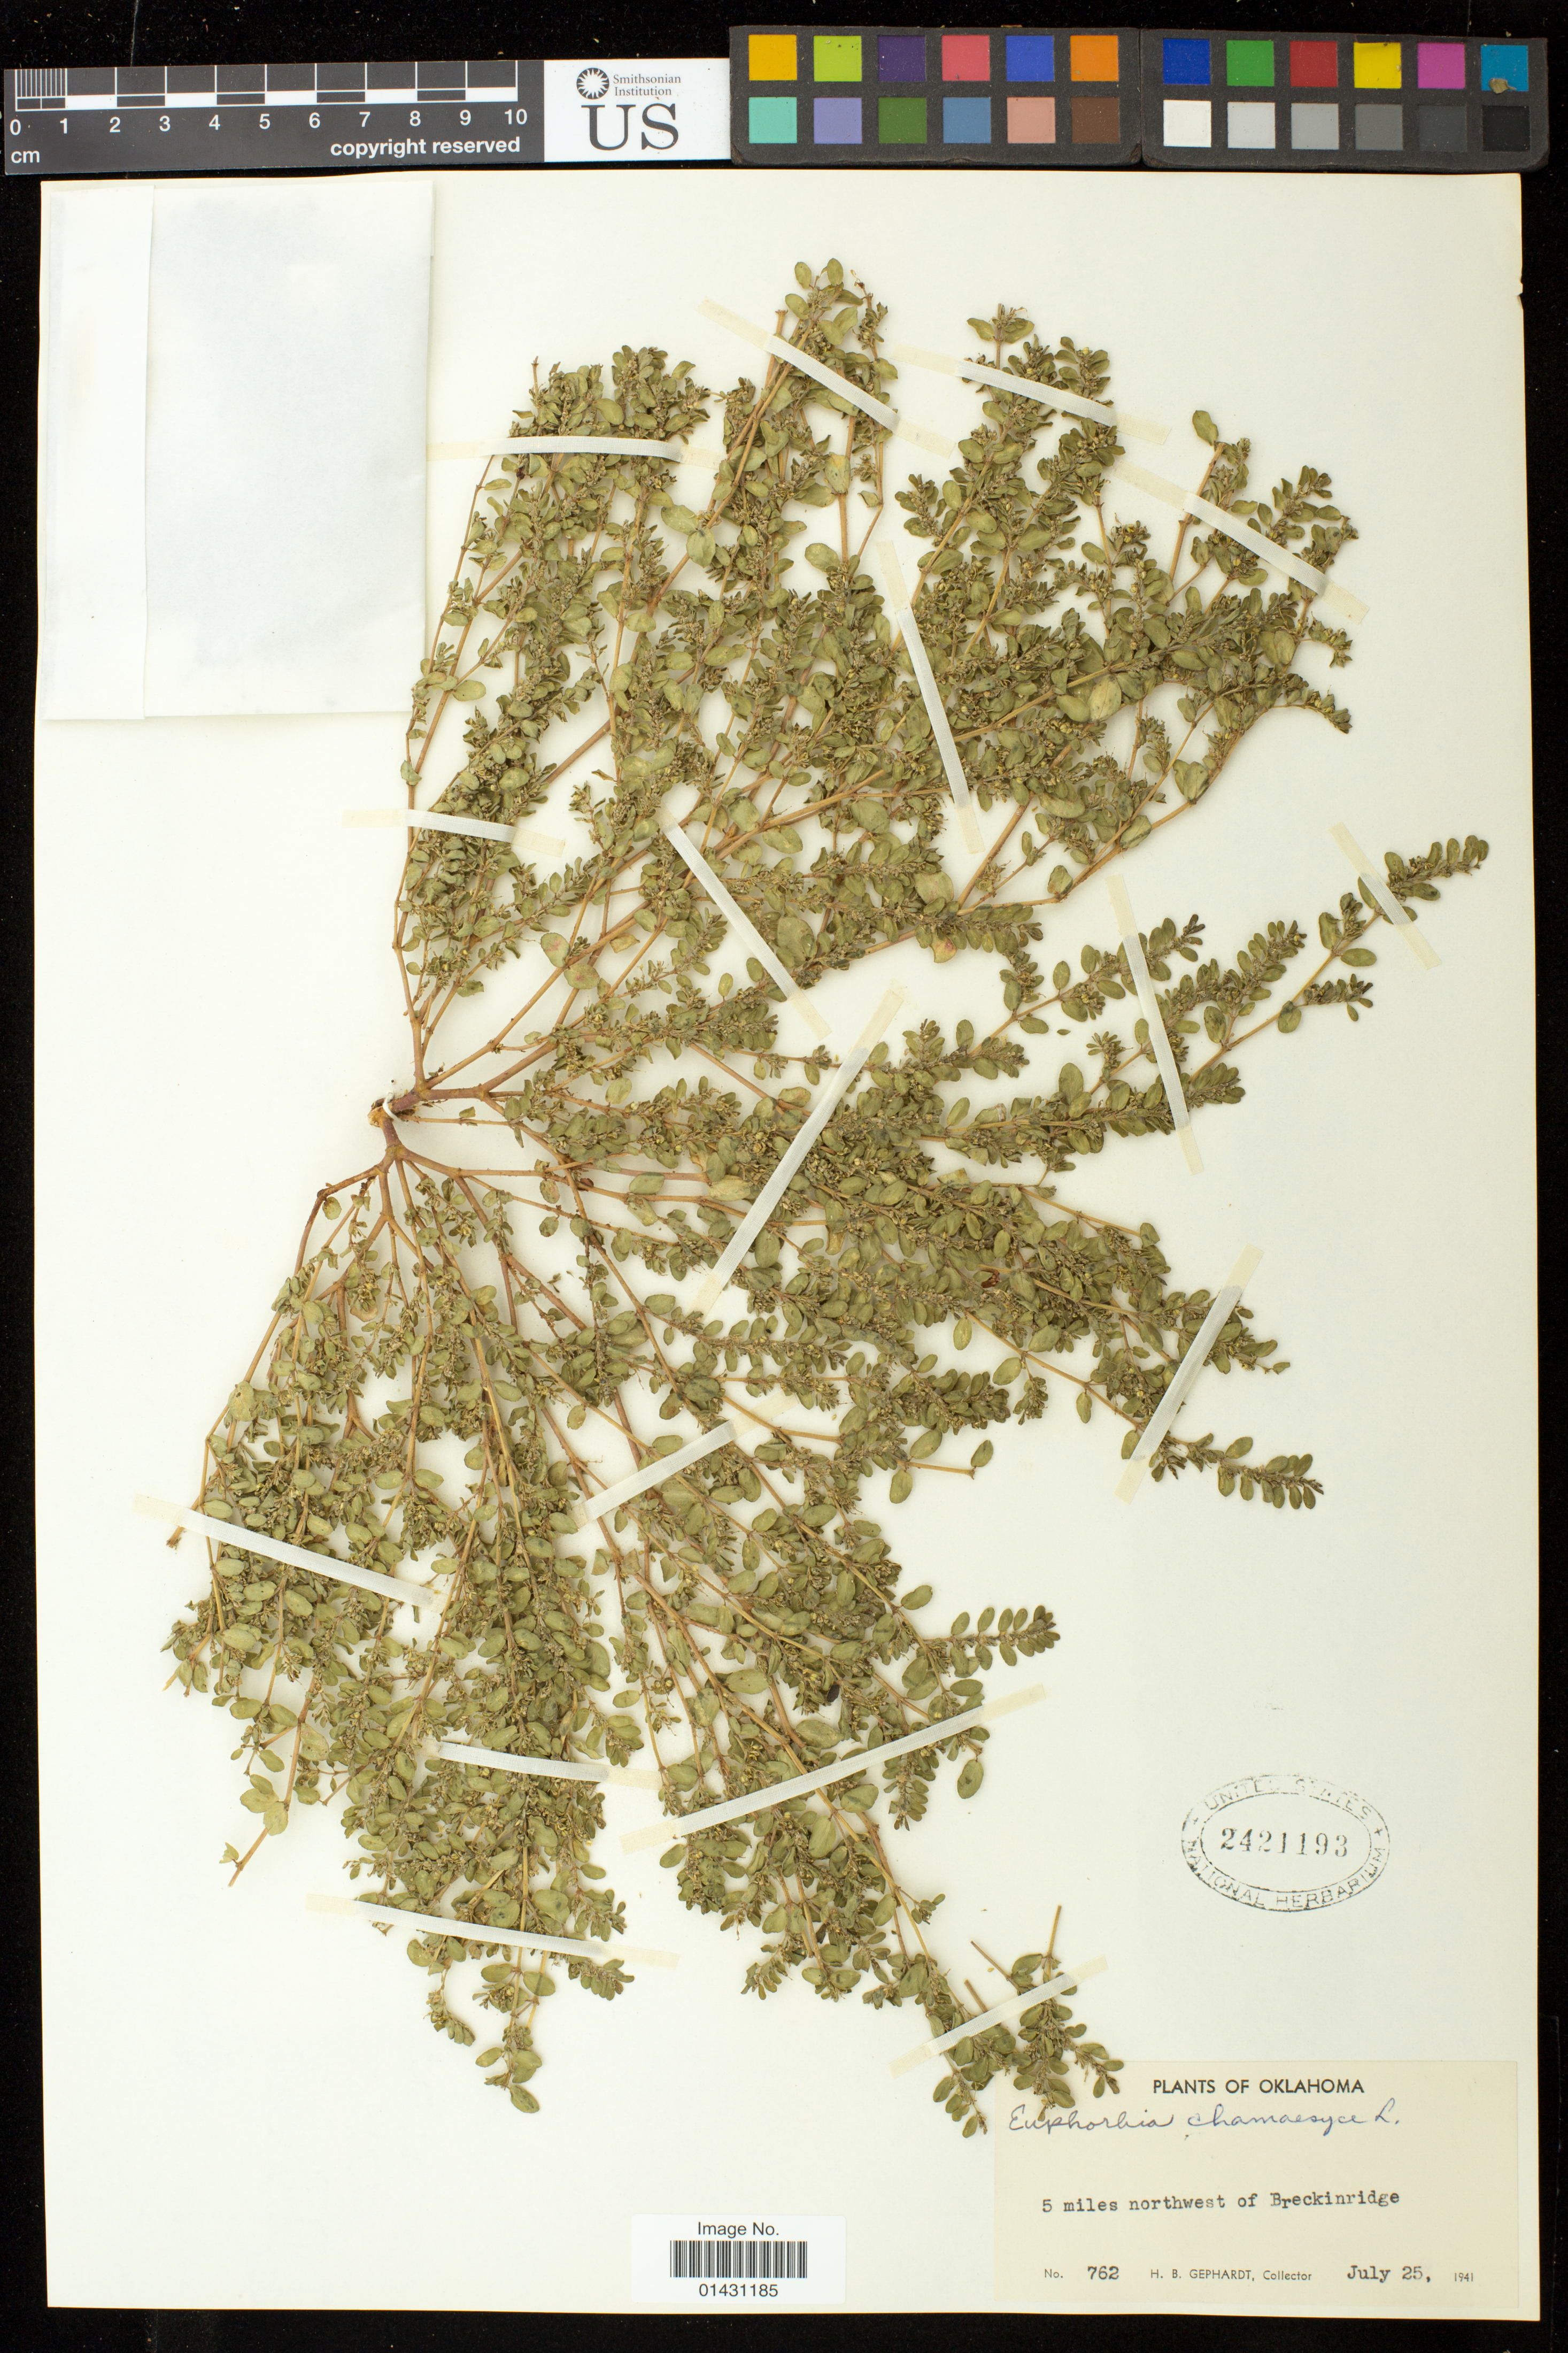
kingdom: Plantae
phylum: Tracheophyta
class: Magnoliopsida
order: Malpighiales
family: Euphorbiaceae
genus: Euphorbia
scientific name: Euphorbia prostrata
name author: Aiton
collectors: H. Gephardt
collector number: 762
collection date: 1941-07-25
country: United States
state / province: Oklahoma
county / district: Garfield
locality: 5 miles northwest of Breckinridge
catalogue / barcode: US 2421193